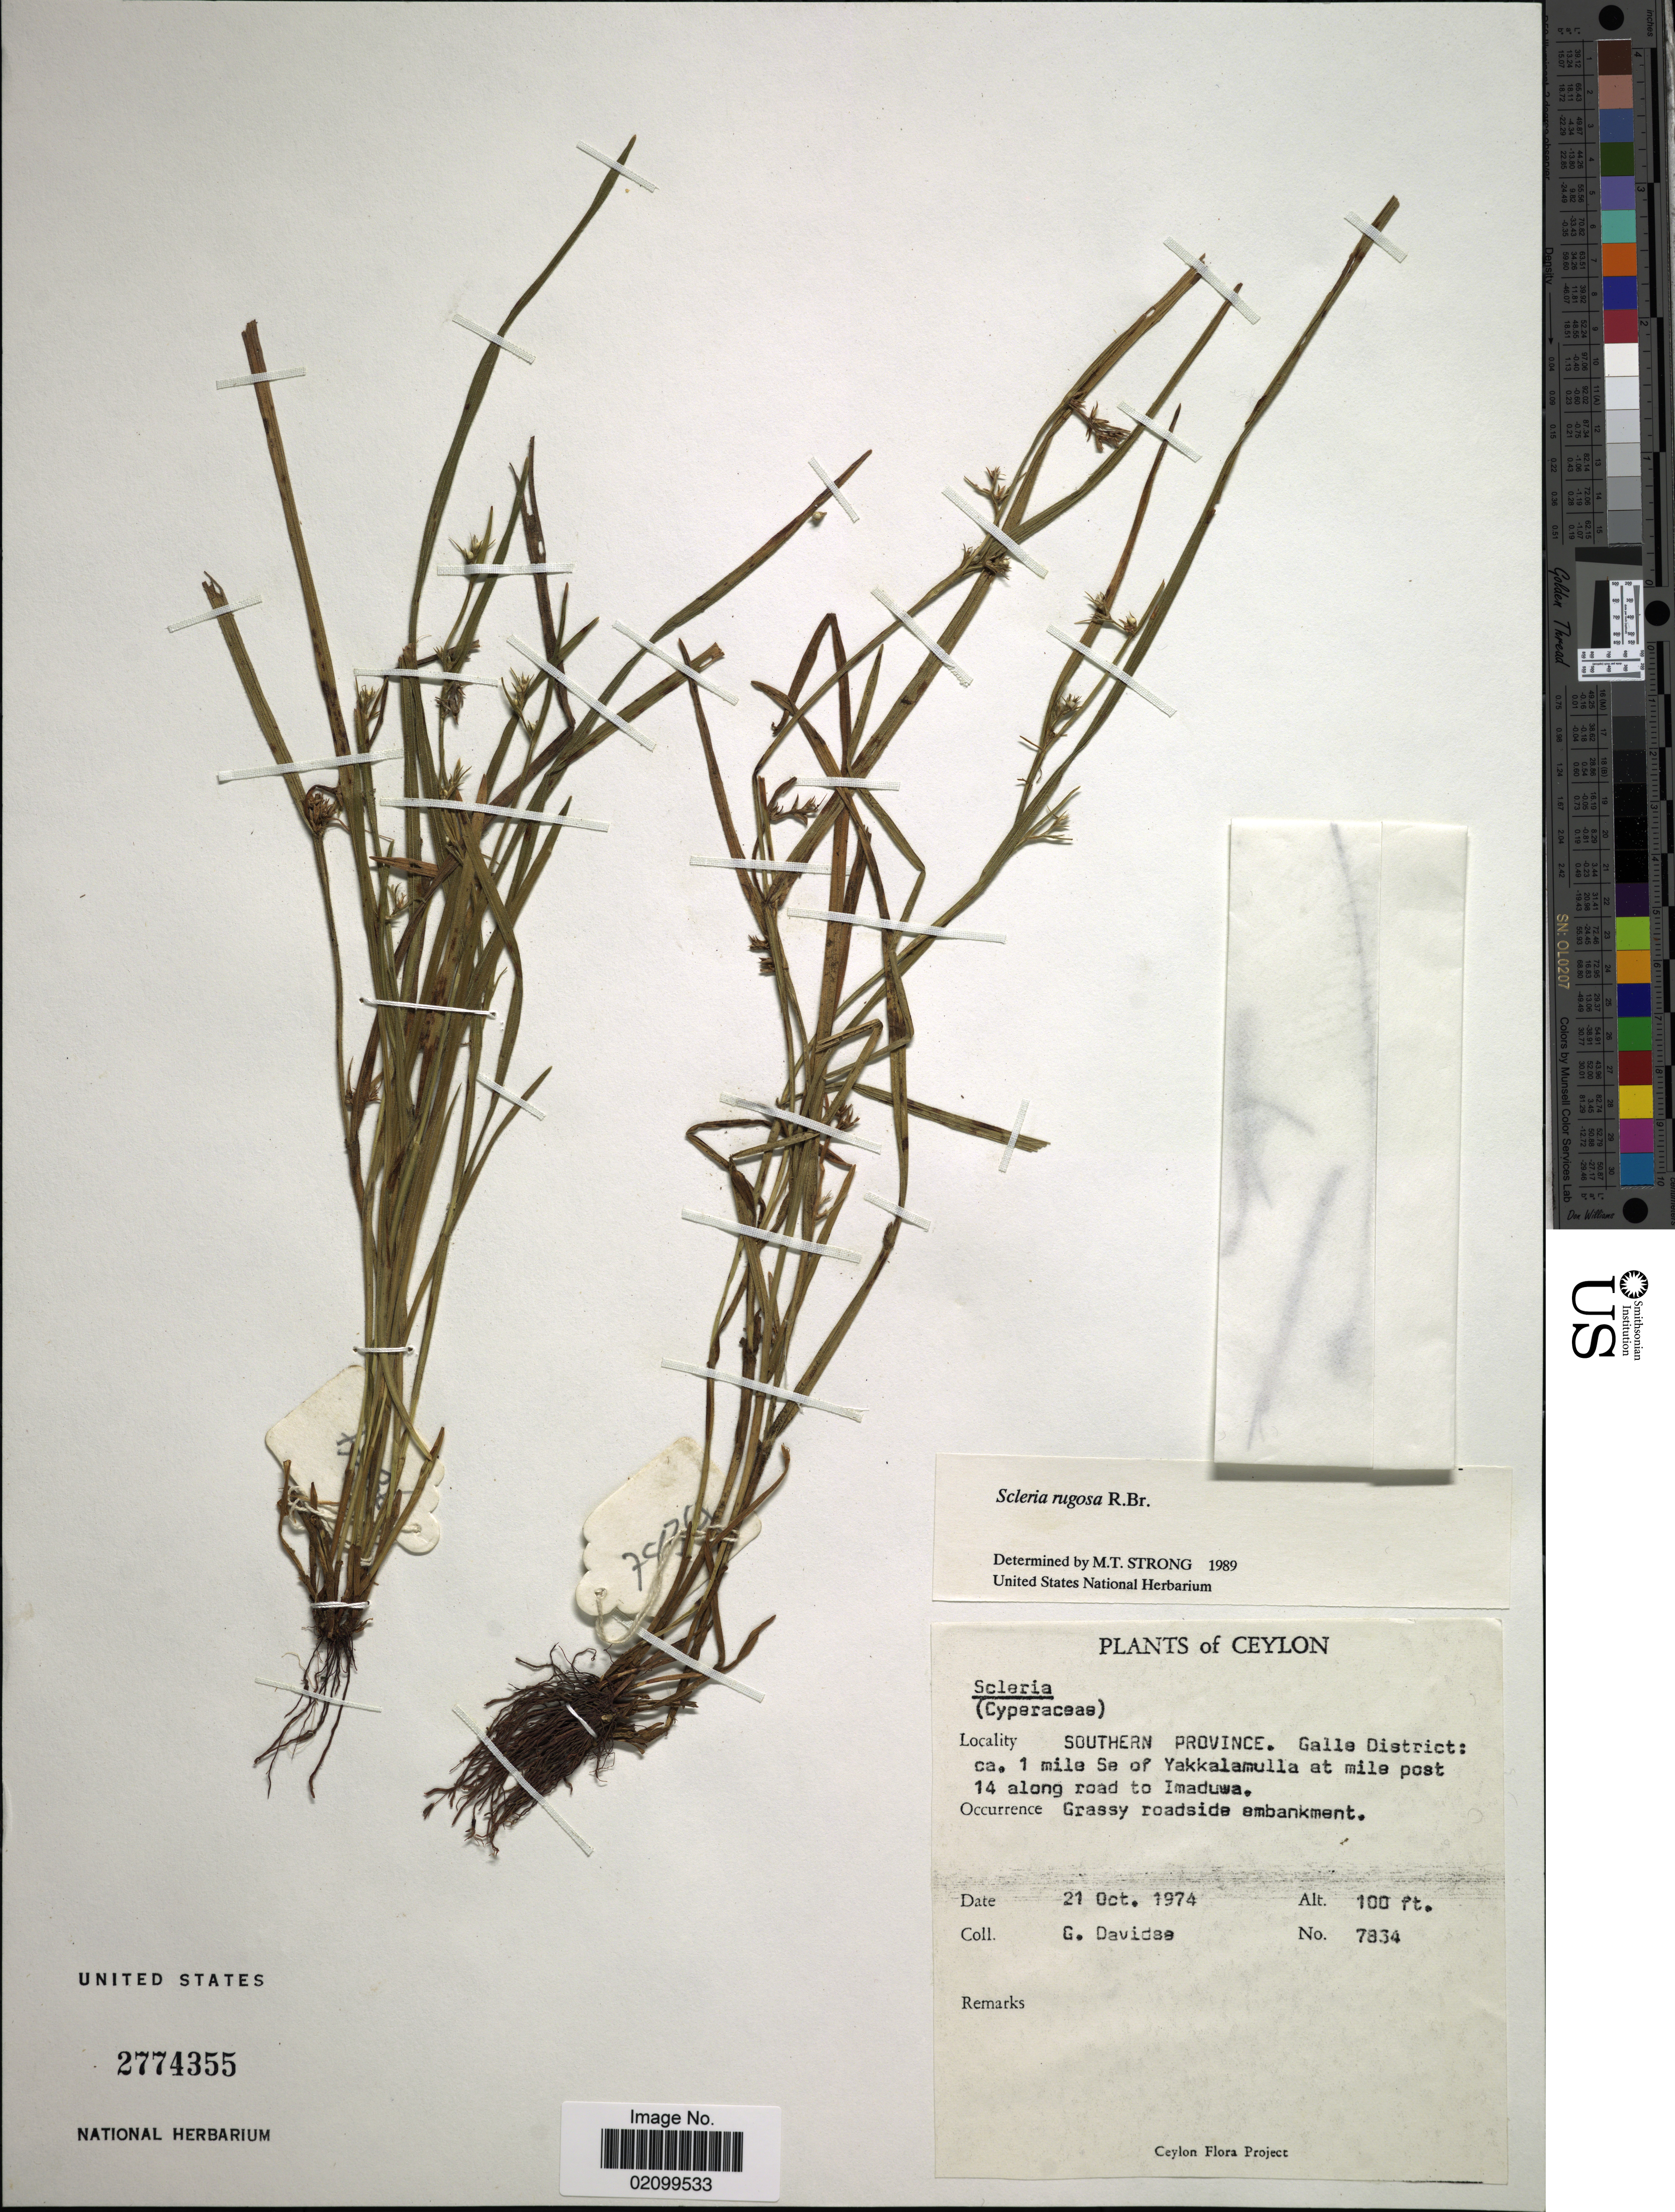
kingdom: Plantae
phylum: Tracheophyta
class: Liliopsida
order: Poales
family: Cyperaceae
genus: Scleria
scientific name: Scleria rugosa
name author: R. Br.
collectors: G. Davidse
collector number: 7834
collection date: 1974-10-21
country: Sri Lanka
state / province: Southern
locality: Ceylon. Southern Province. Galle District: ca. 1 mile Se of Yakkalamulla at mile post 14 along road to Imaduwa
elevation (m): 30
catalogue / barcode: US 2774355